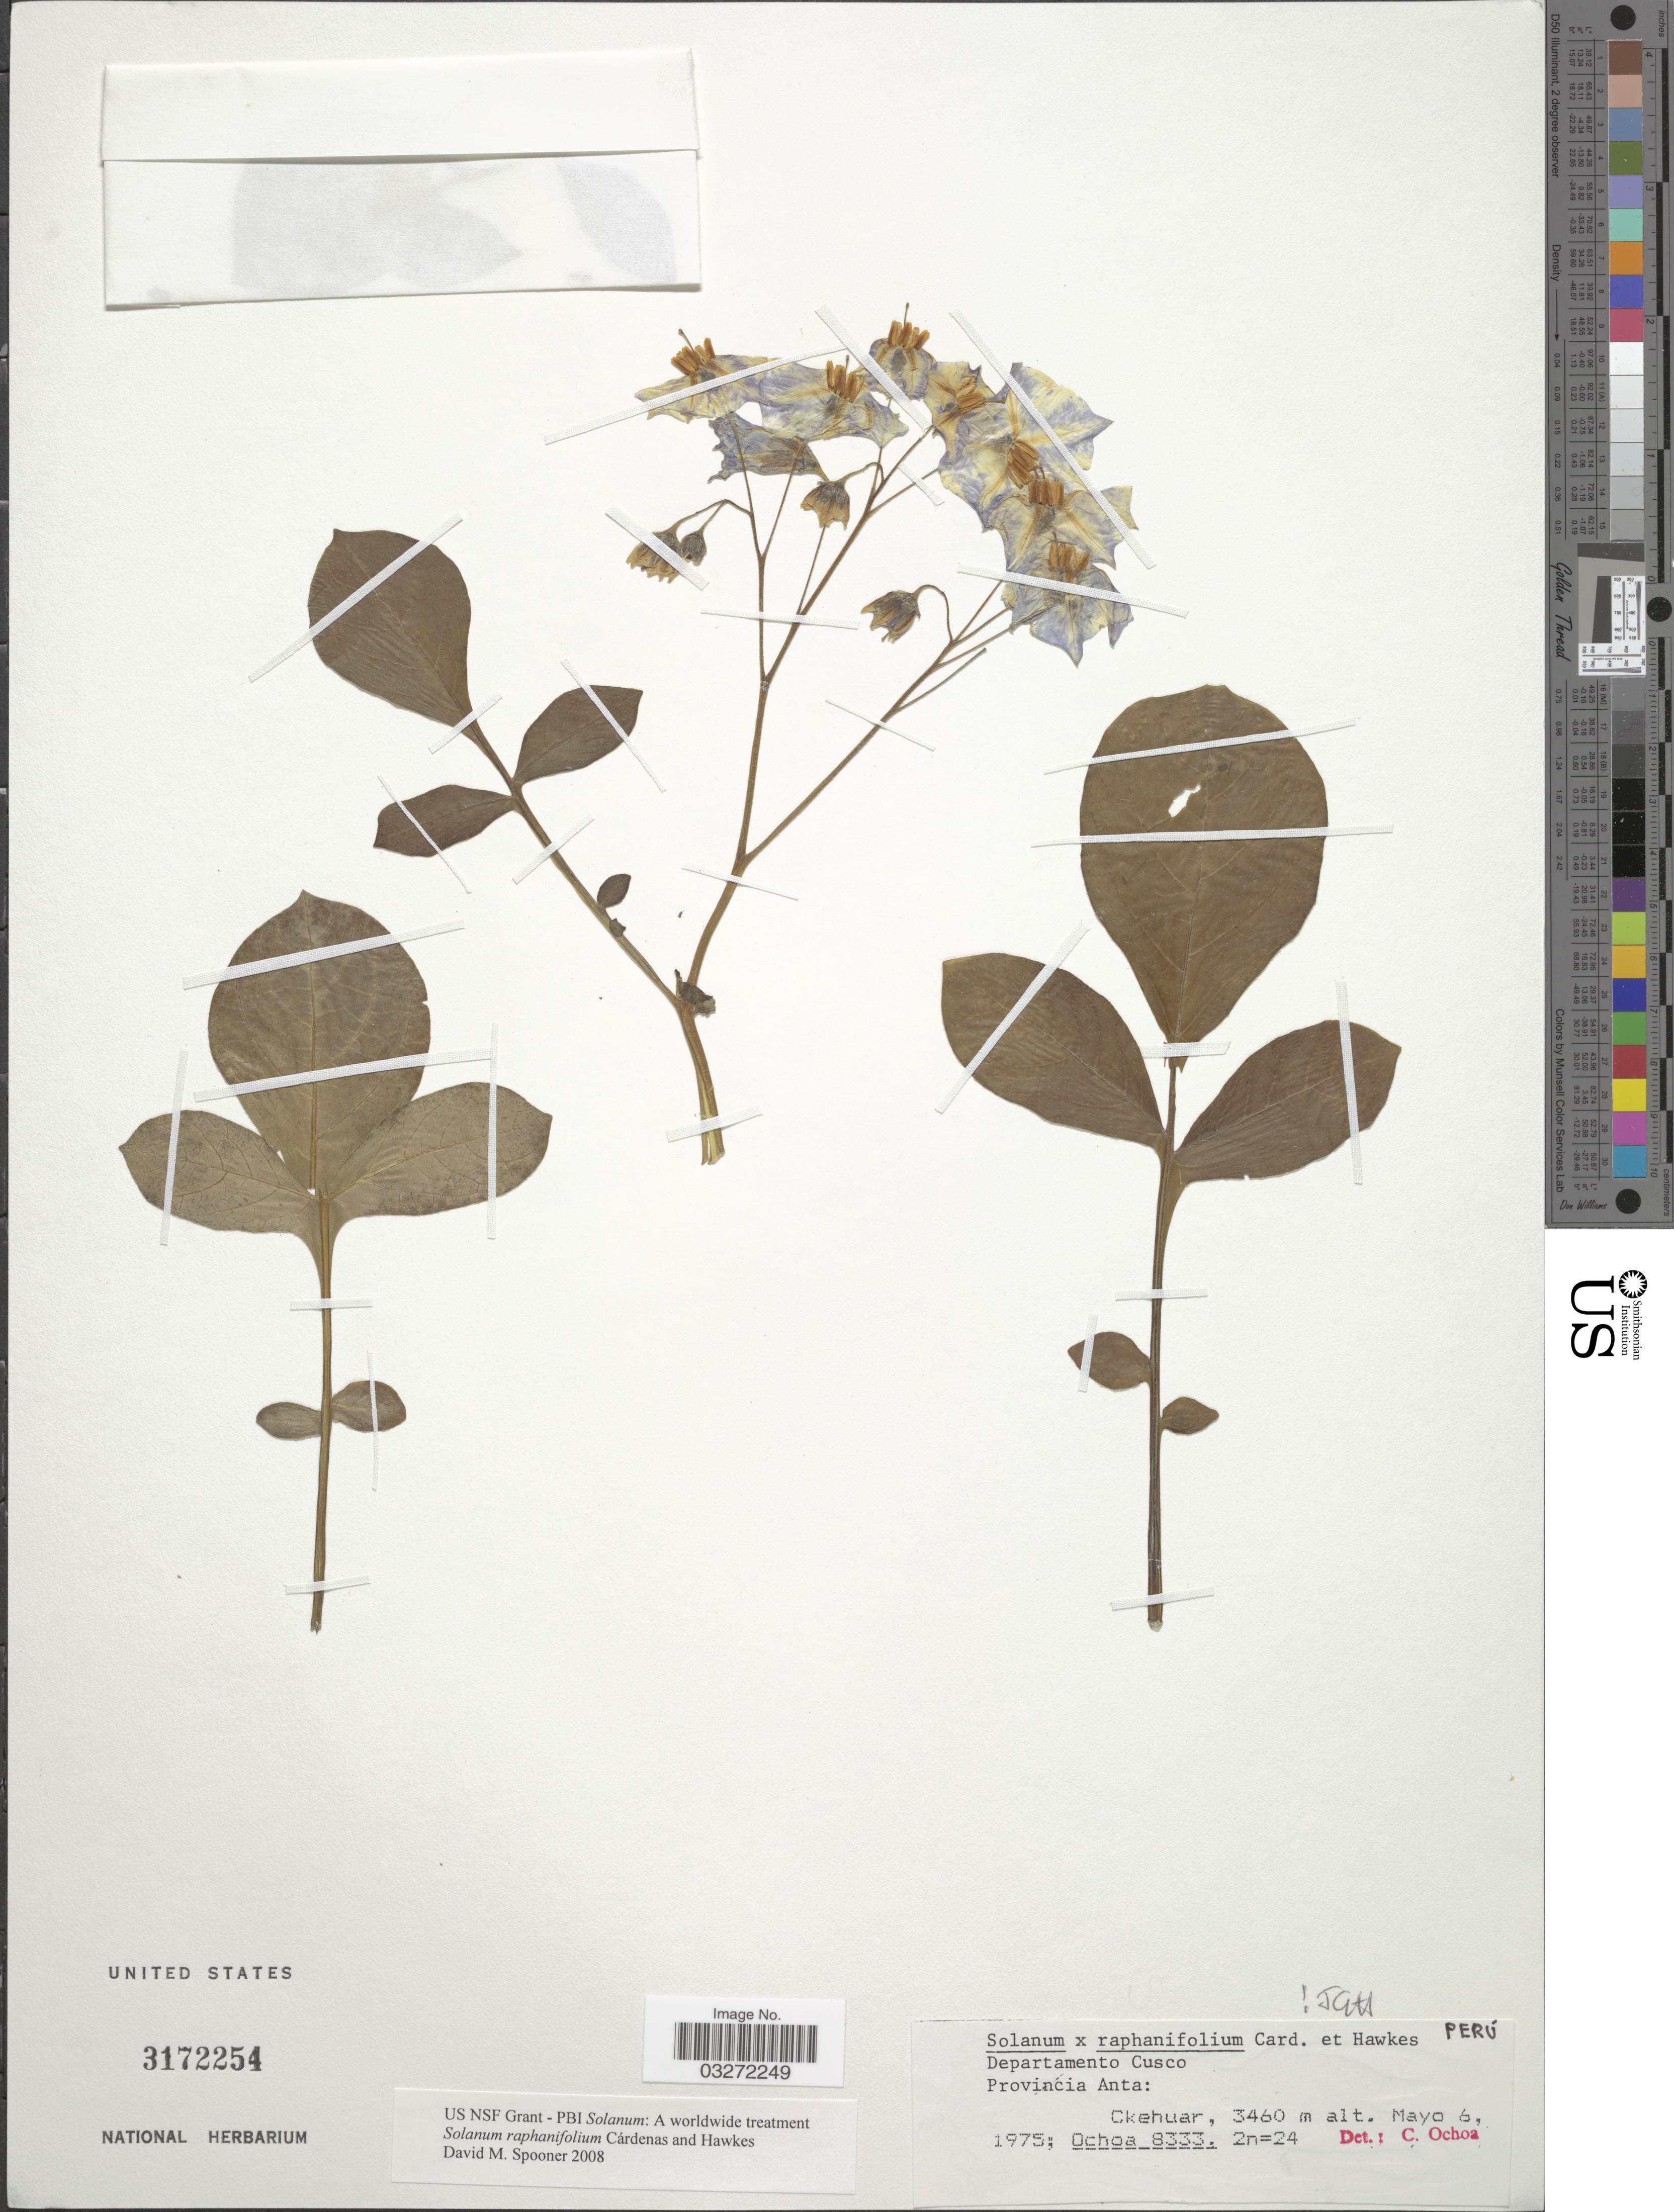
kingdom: Plantae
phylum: Tracheophyta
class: Magnoliopsida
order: Solanales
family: Solanaceae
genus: Solanum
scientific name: Solanum raphanifolium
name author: Cárdenas & Hawkes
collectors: -. Ochoa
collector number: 8333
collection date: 1975-05-06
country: Peru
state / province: Cusco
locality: Departamento Cusco. Provincia Anta: Ckehuar.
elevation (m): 3460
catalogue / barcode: US 3172254